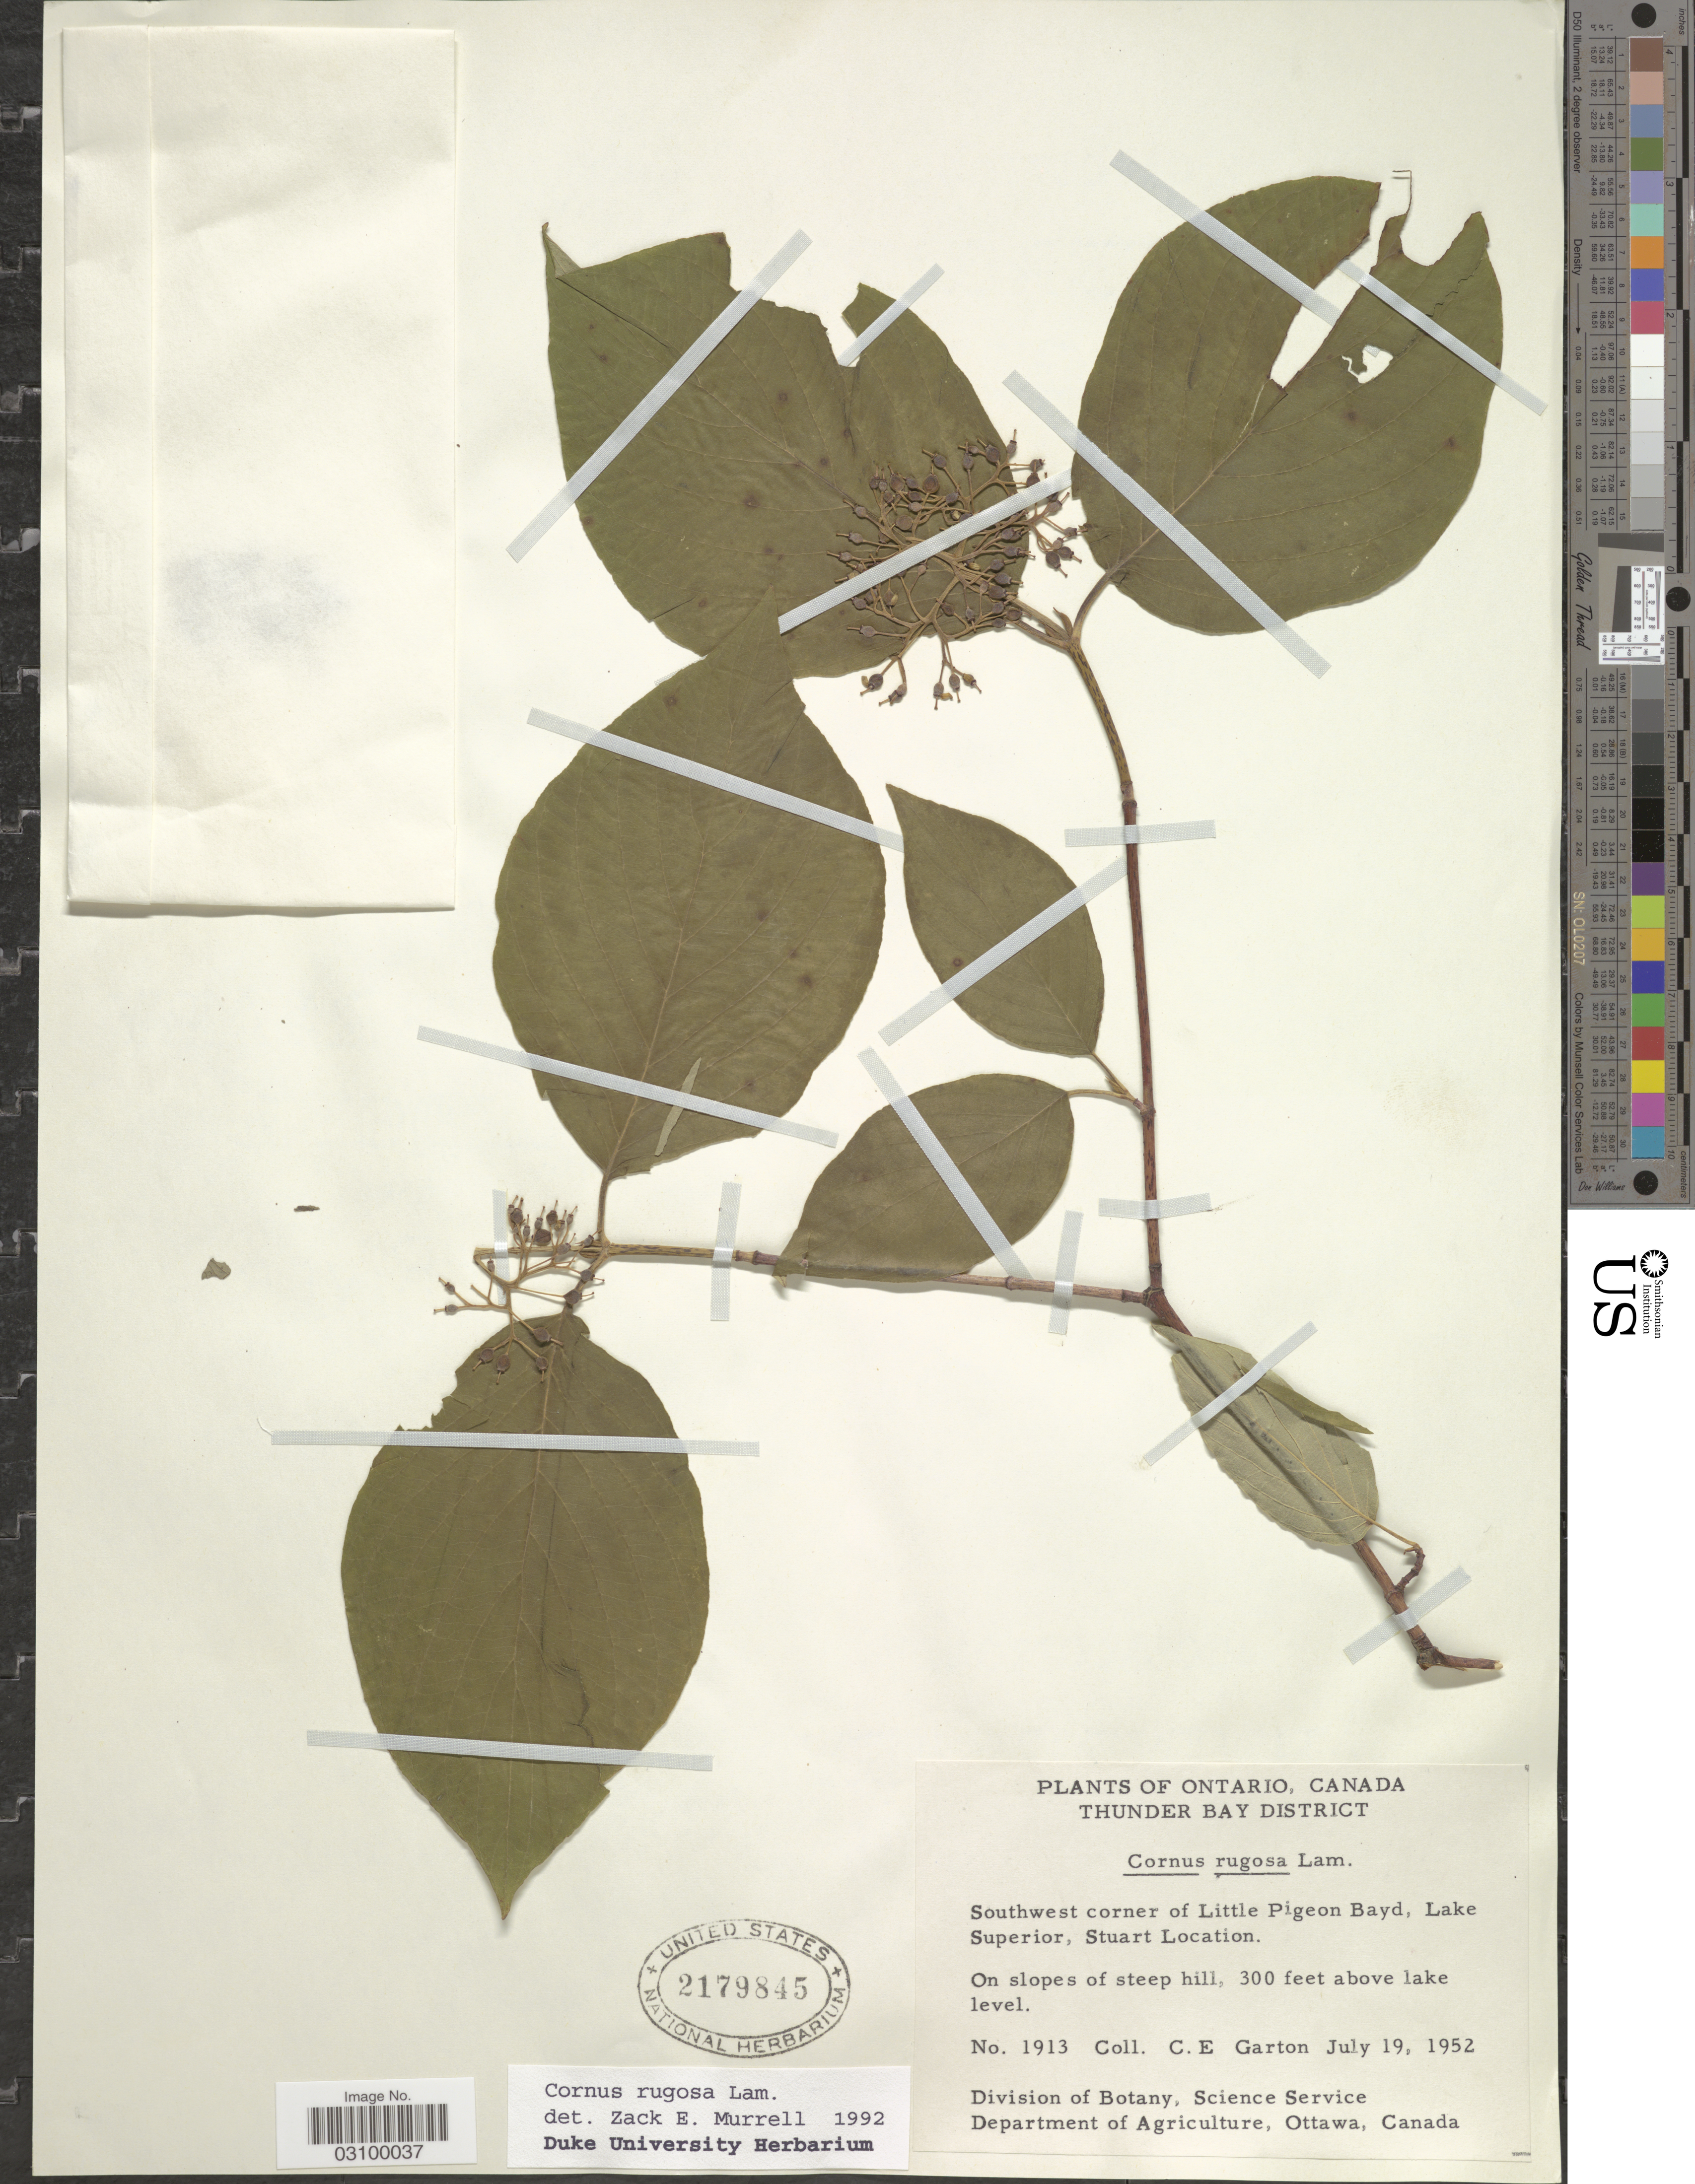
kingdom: Plantae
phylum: Tracheophyta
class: Magnoliopsida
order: Cornales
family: Cornaceae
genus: Cornus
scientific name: Cornus rugosa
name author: Lam.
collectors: C. E. Garton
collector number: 1913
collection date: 1952-07-19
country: Canada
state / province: Ontario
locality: Thunder Bay District. Southwest corner of Little Pigeon Bayd, Lake Superior, Stuart Location. On slopes of steep hill. 300 feet above lake level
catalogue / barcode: US 2179845